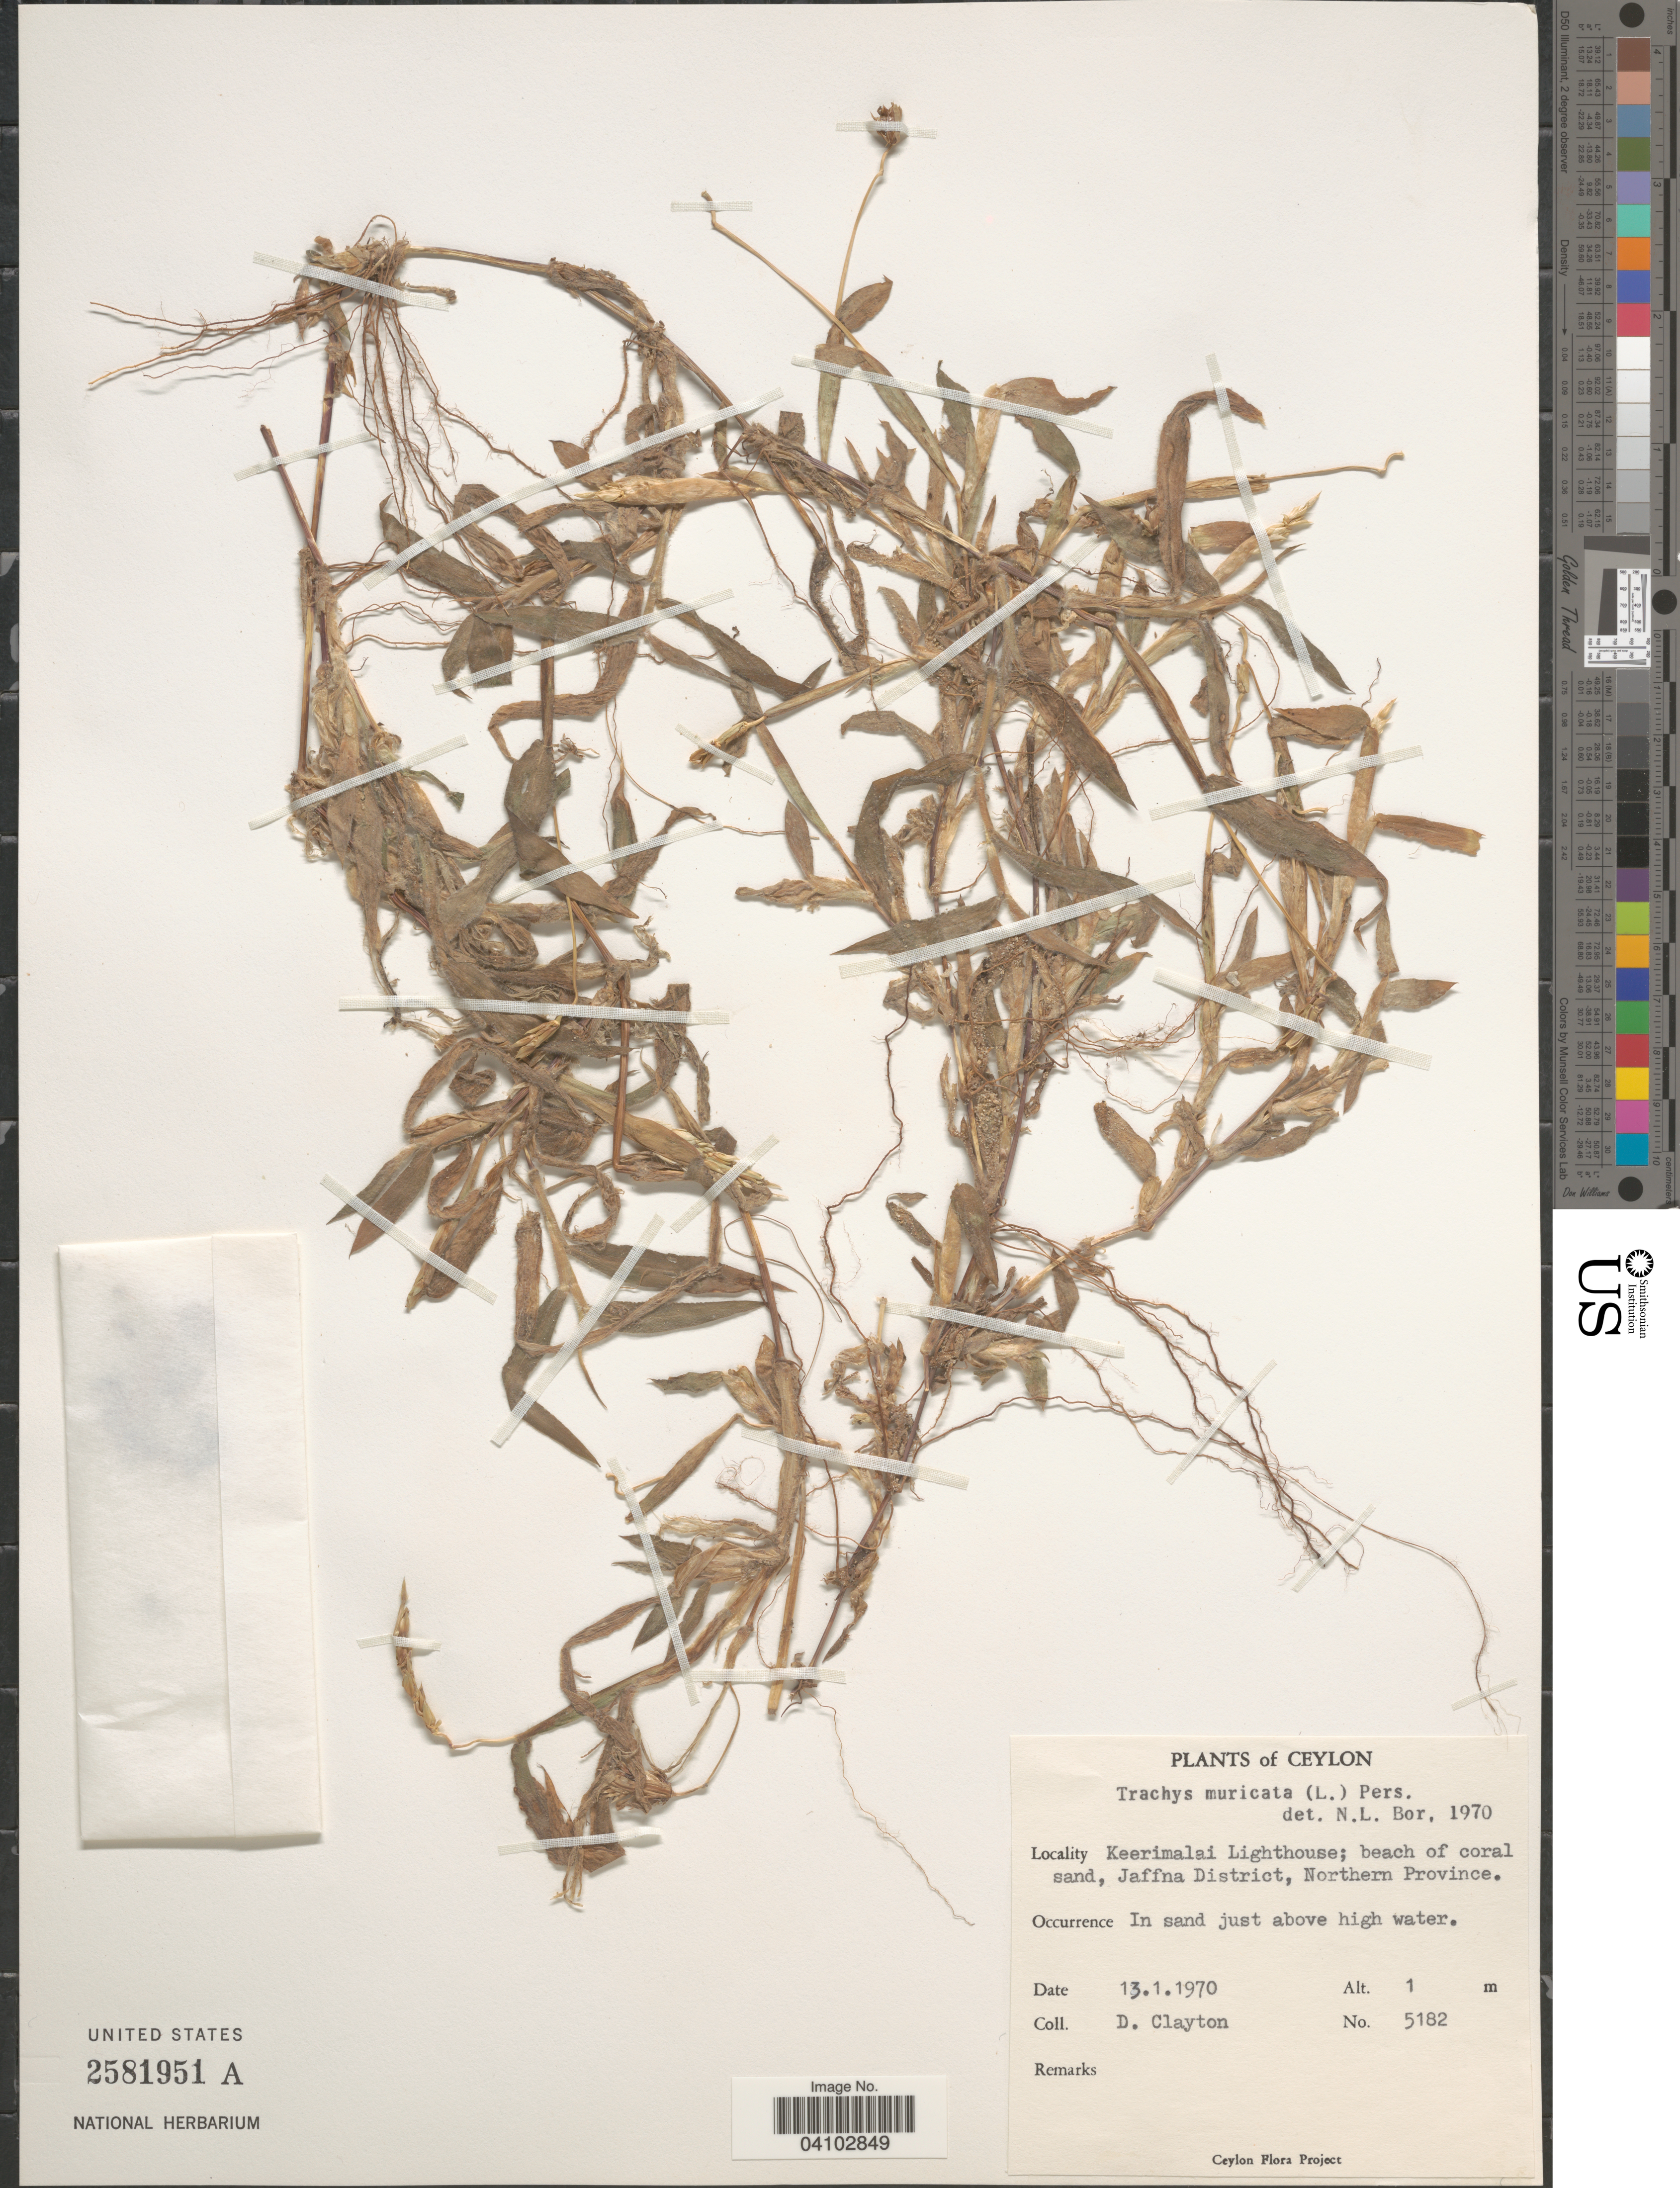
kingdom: Plantae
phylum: Tracheophyta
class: Liliopsida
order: Poales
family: Poaceae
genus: Trachys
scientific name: Trachys muricata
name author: (L.) Pers.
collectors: D. Clayton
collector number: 5182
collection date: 1970-01-13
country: Sri Lanka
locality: Ceylon. Keerimalai Lighthouse; beach of coral samd, Jaffna District, Northern Province.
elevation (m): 1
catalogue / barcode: US 2581951A